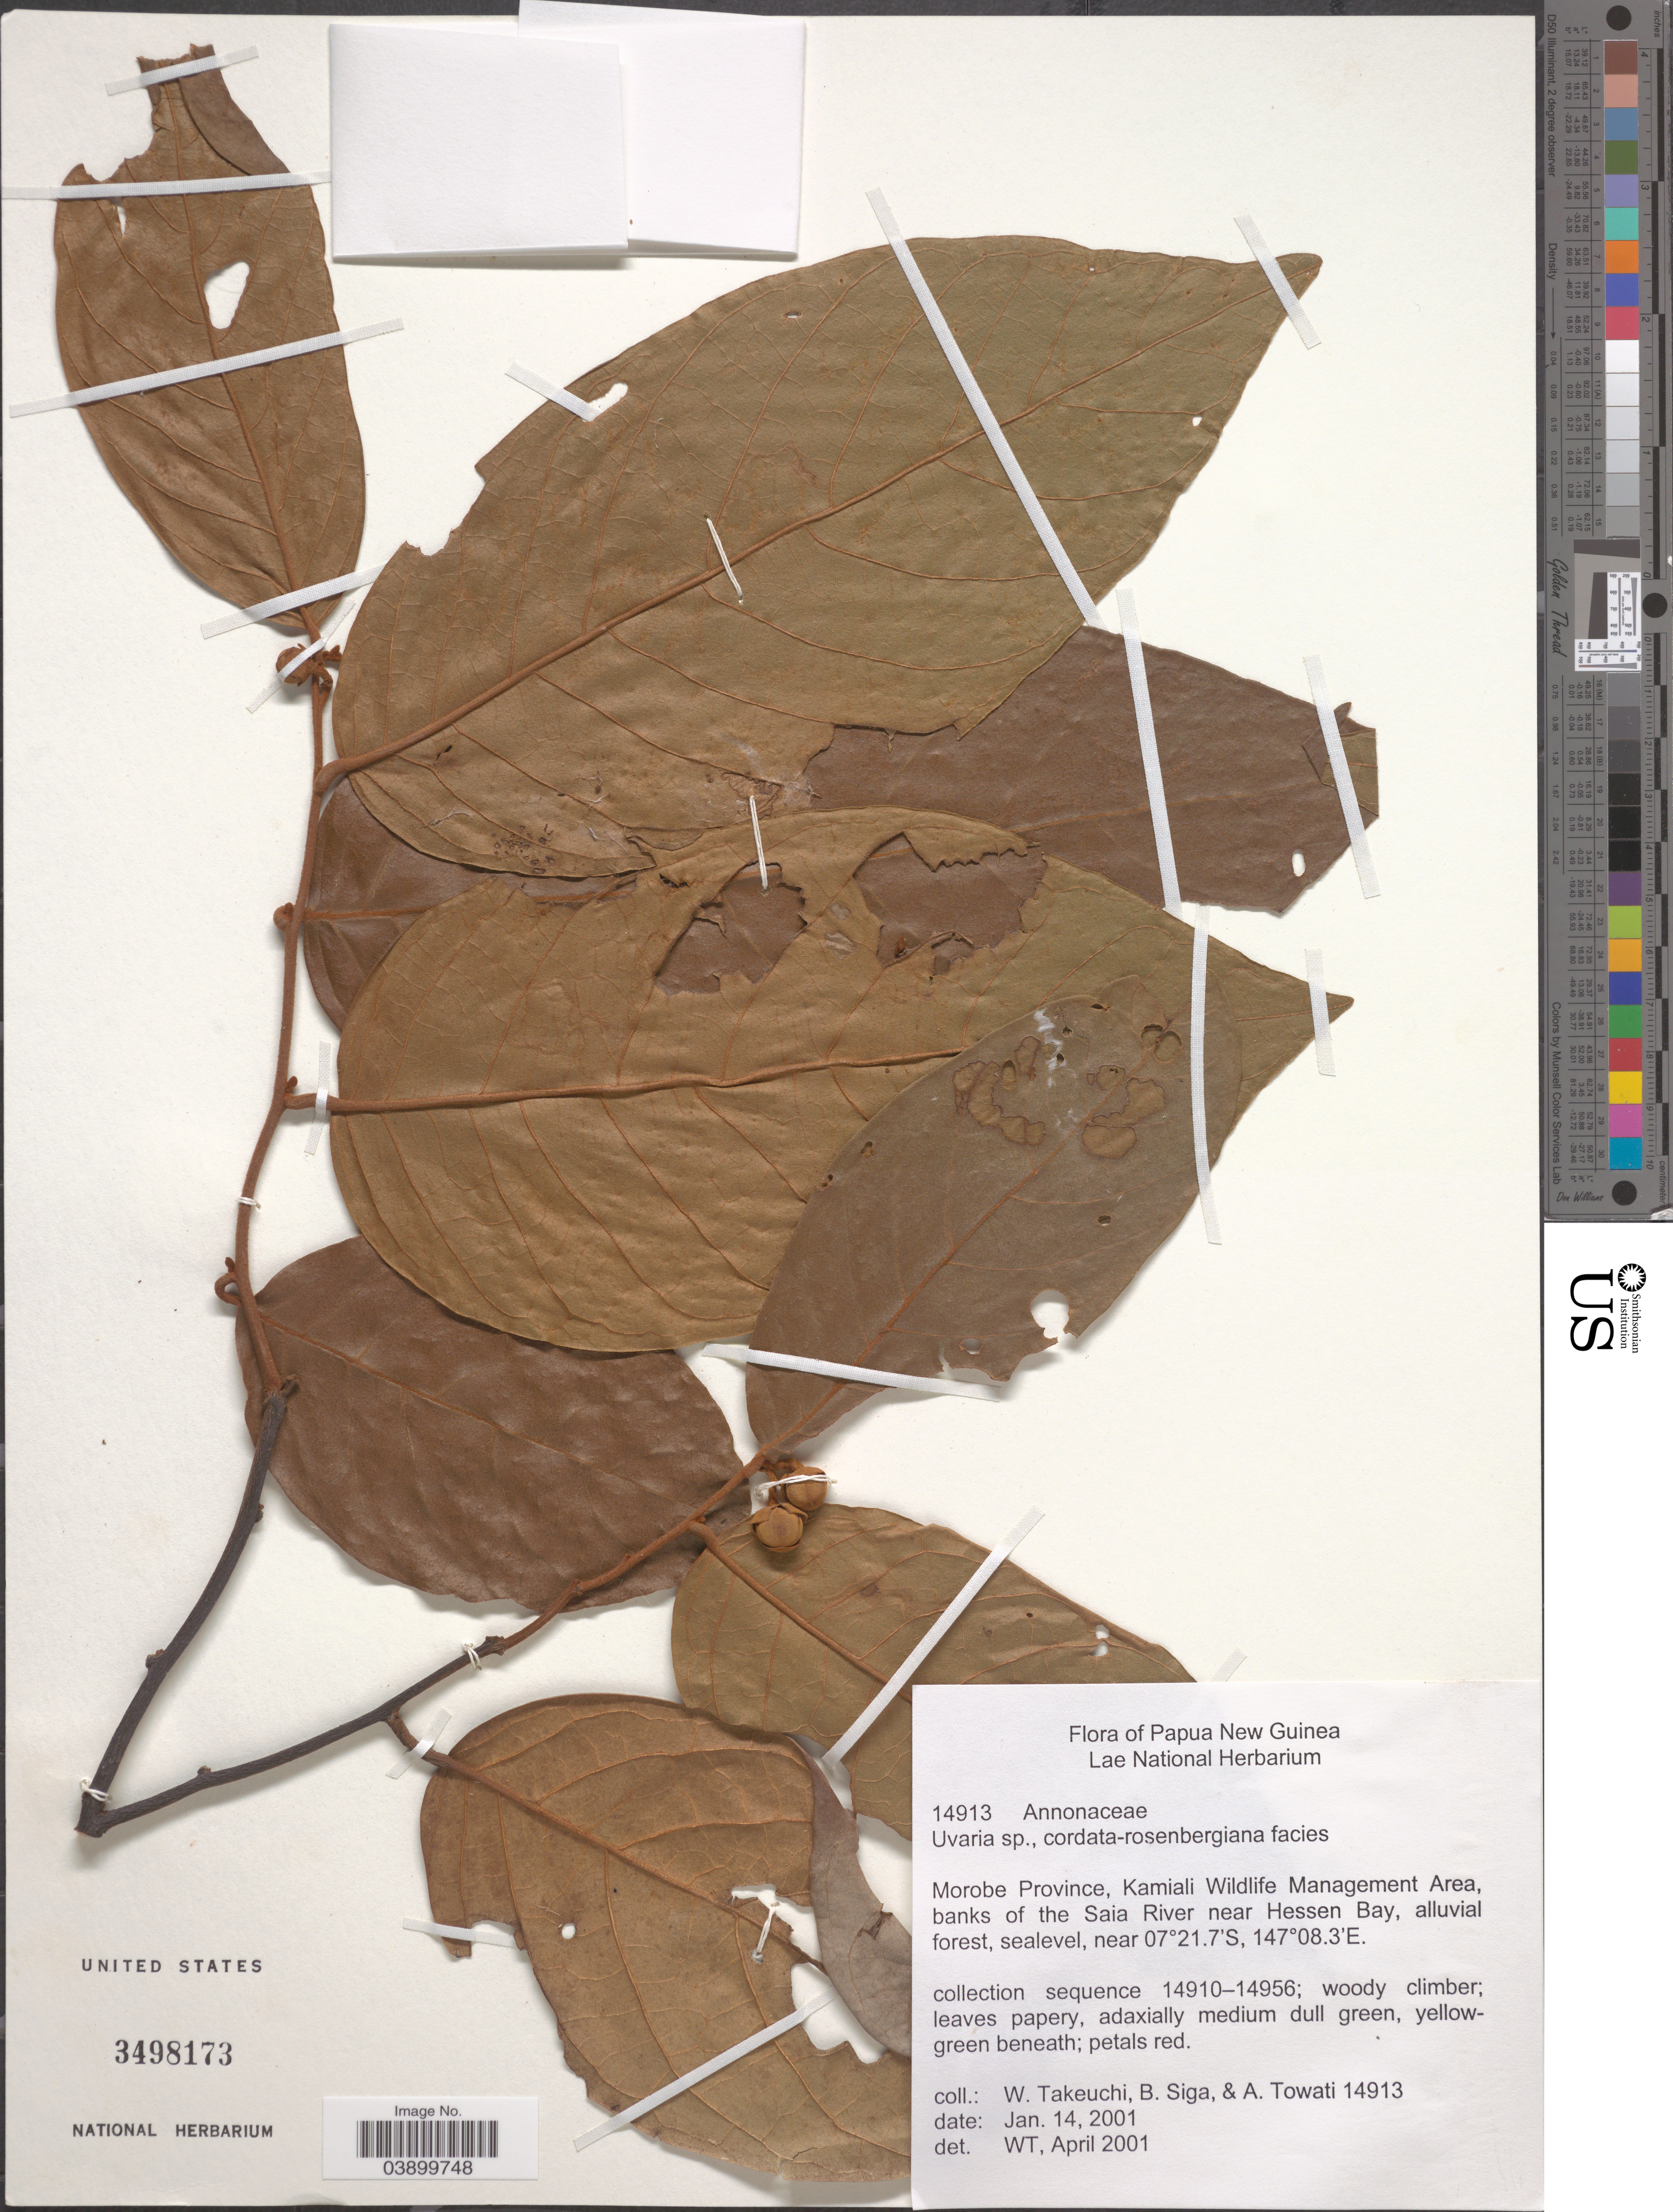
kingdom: Plantae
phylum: Tracheophyta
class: Magnoliopsida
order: Magnoliales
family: Annonaceae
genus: Uvaria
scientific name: Uvaria sp.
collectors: W. Takeuchi, B. Siga & A. Towati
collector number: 14913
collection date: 2001-01-14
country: Papua New Guinea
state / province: Morobe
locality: Kamiali Wildlife Management Area, banks of the Saia River near Hessen Bay.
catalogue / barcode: US 3498173